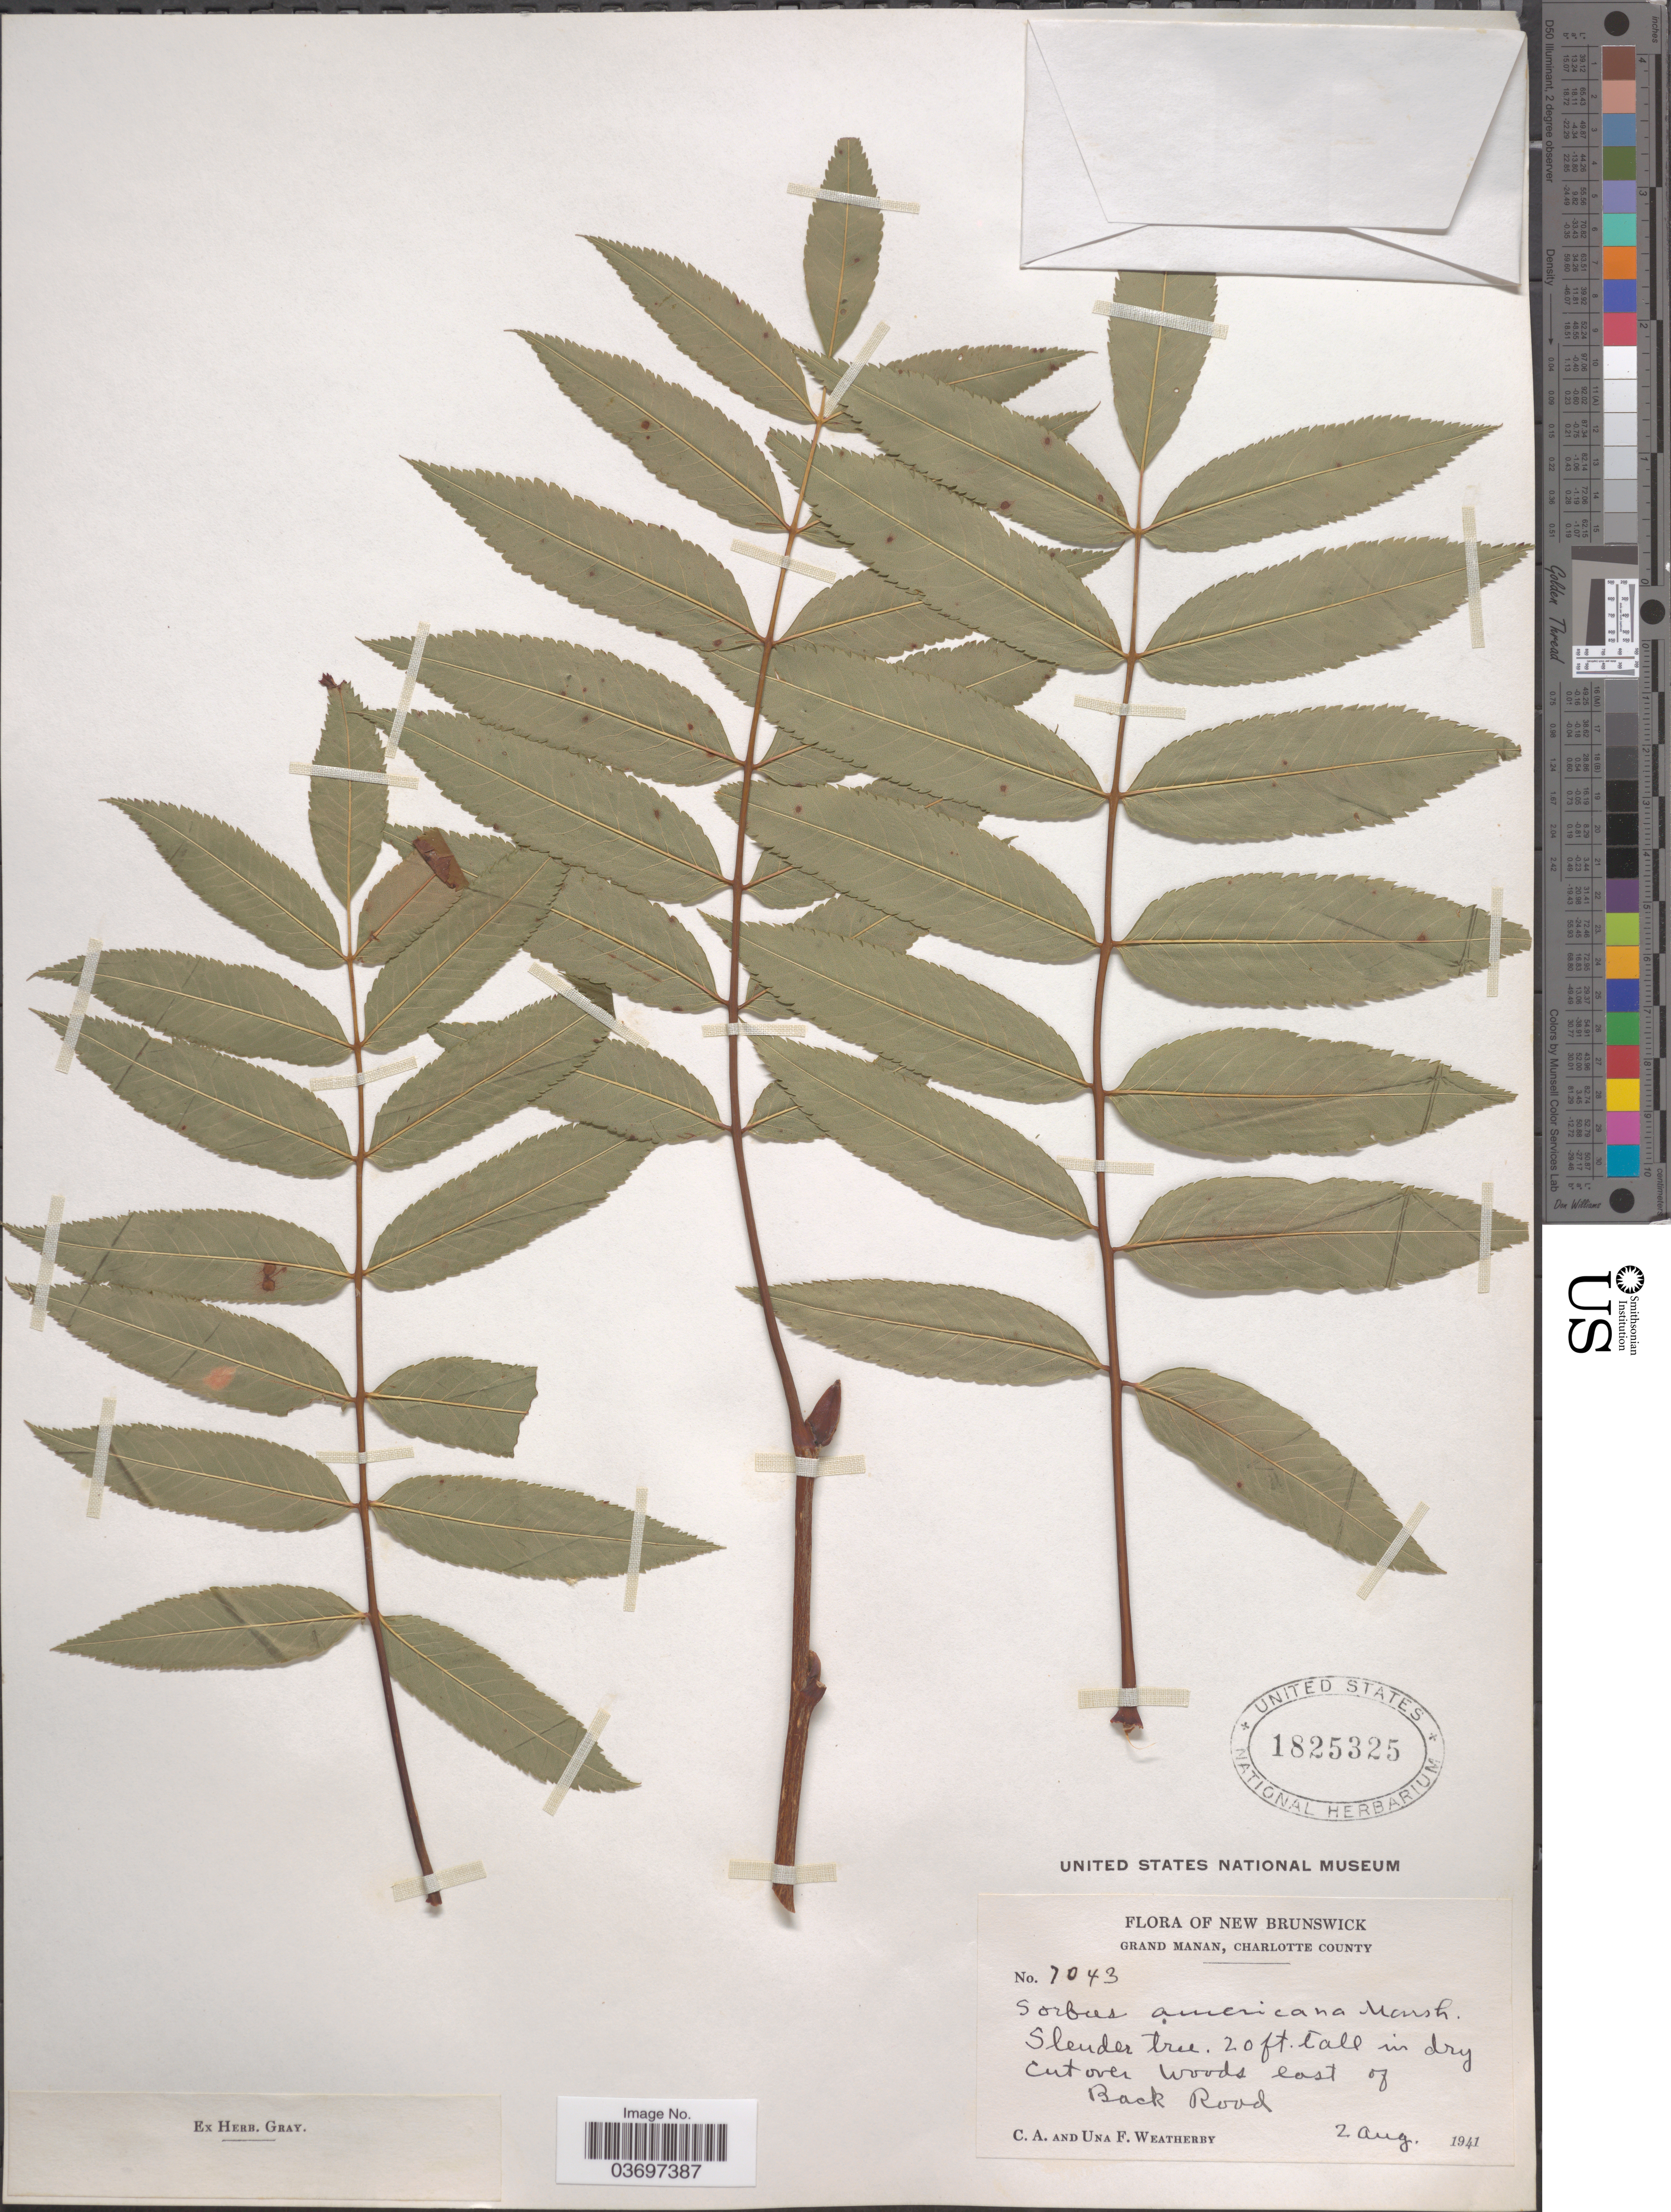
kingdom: Plantae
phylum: Tracheophyta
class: Magnoliopsida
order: Rosales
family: Rosaceae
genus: Sorbus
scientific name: Sorbus americana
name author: Marshall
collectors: C. A. Weatherby & U. Weatherby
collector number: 7043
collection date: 1941-08-02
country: Canada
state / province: New Brunswick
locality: Grand Manan, Charlotte County. Cut over woods east of Back Road.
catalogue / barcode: US 1825325